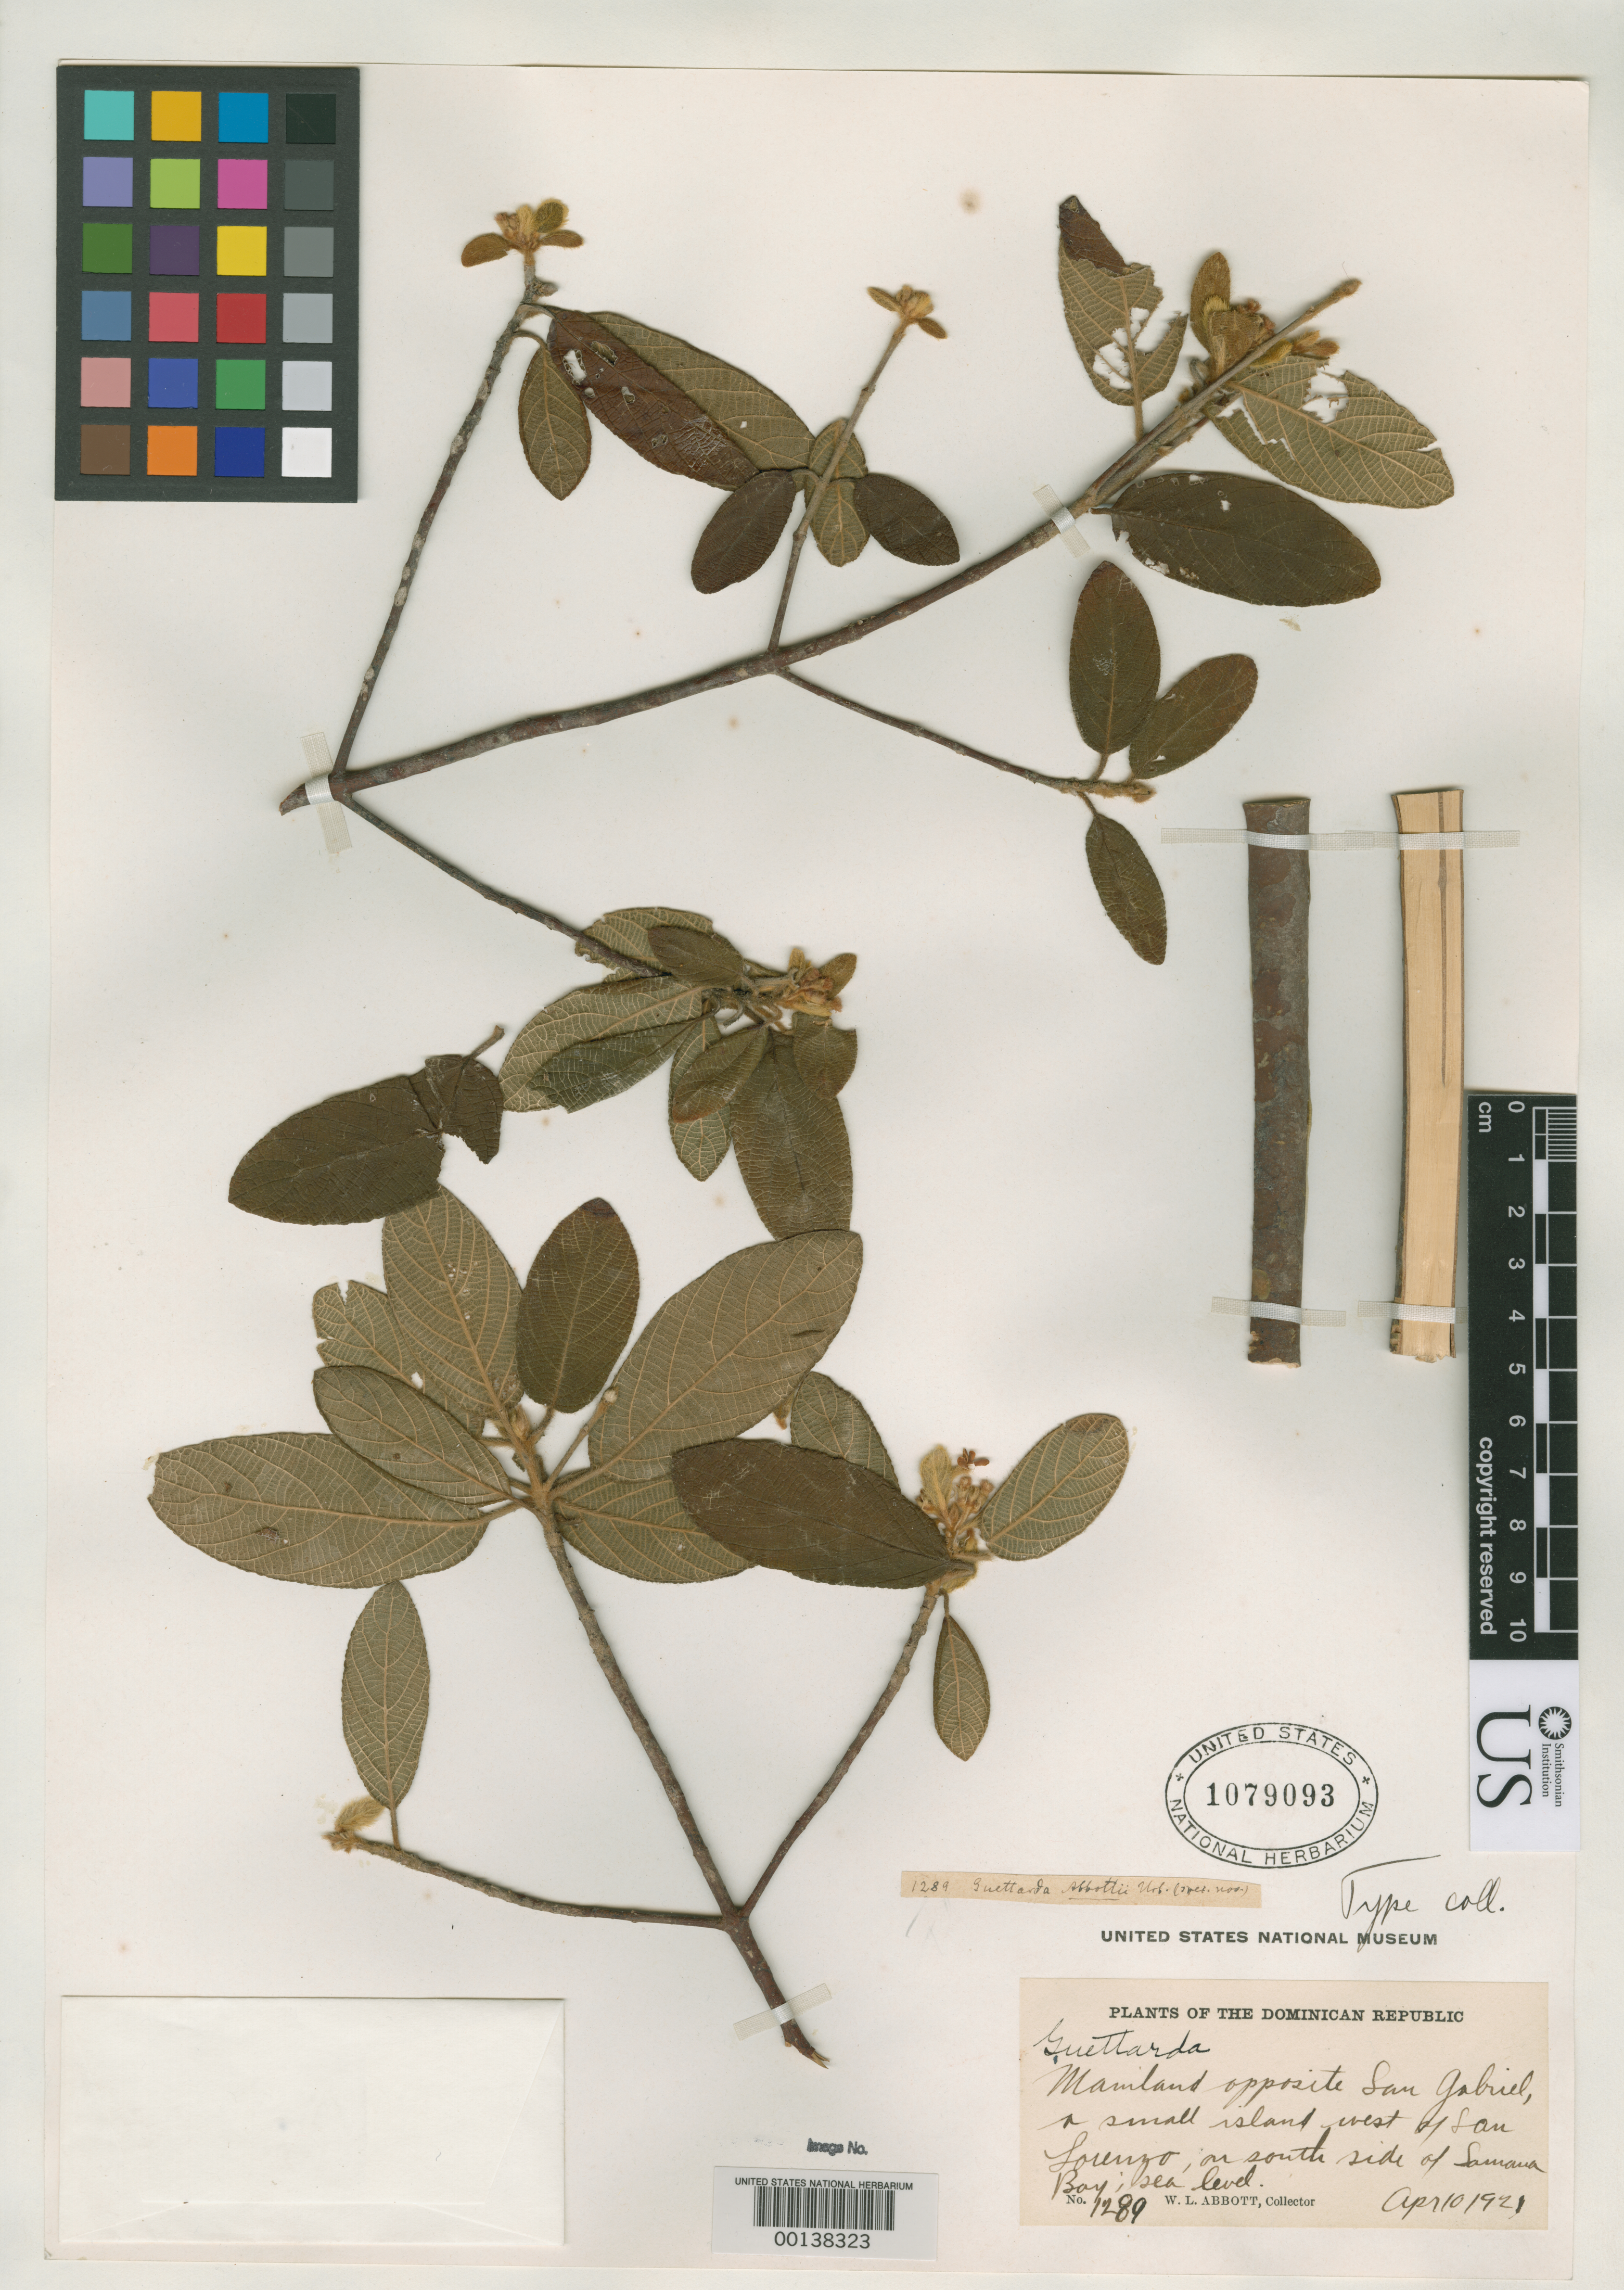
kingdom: Plantae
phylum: Tracheophyta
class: Magnoliopsida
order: Gentianales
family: Rubiaceae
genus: Guettarda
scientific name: Guettarda abbottii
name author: Urb.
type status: Isotype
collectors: W. L. Abbott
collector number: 1289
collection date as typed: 10 Apr 1921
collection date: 1921-04-10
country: Dominican Republic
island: Hispaniola Island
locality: Mainland opposite San Gabriel, S side of Samana Bay.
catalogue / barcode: US 1079093